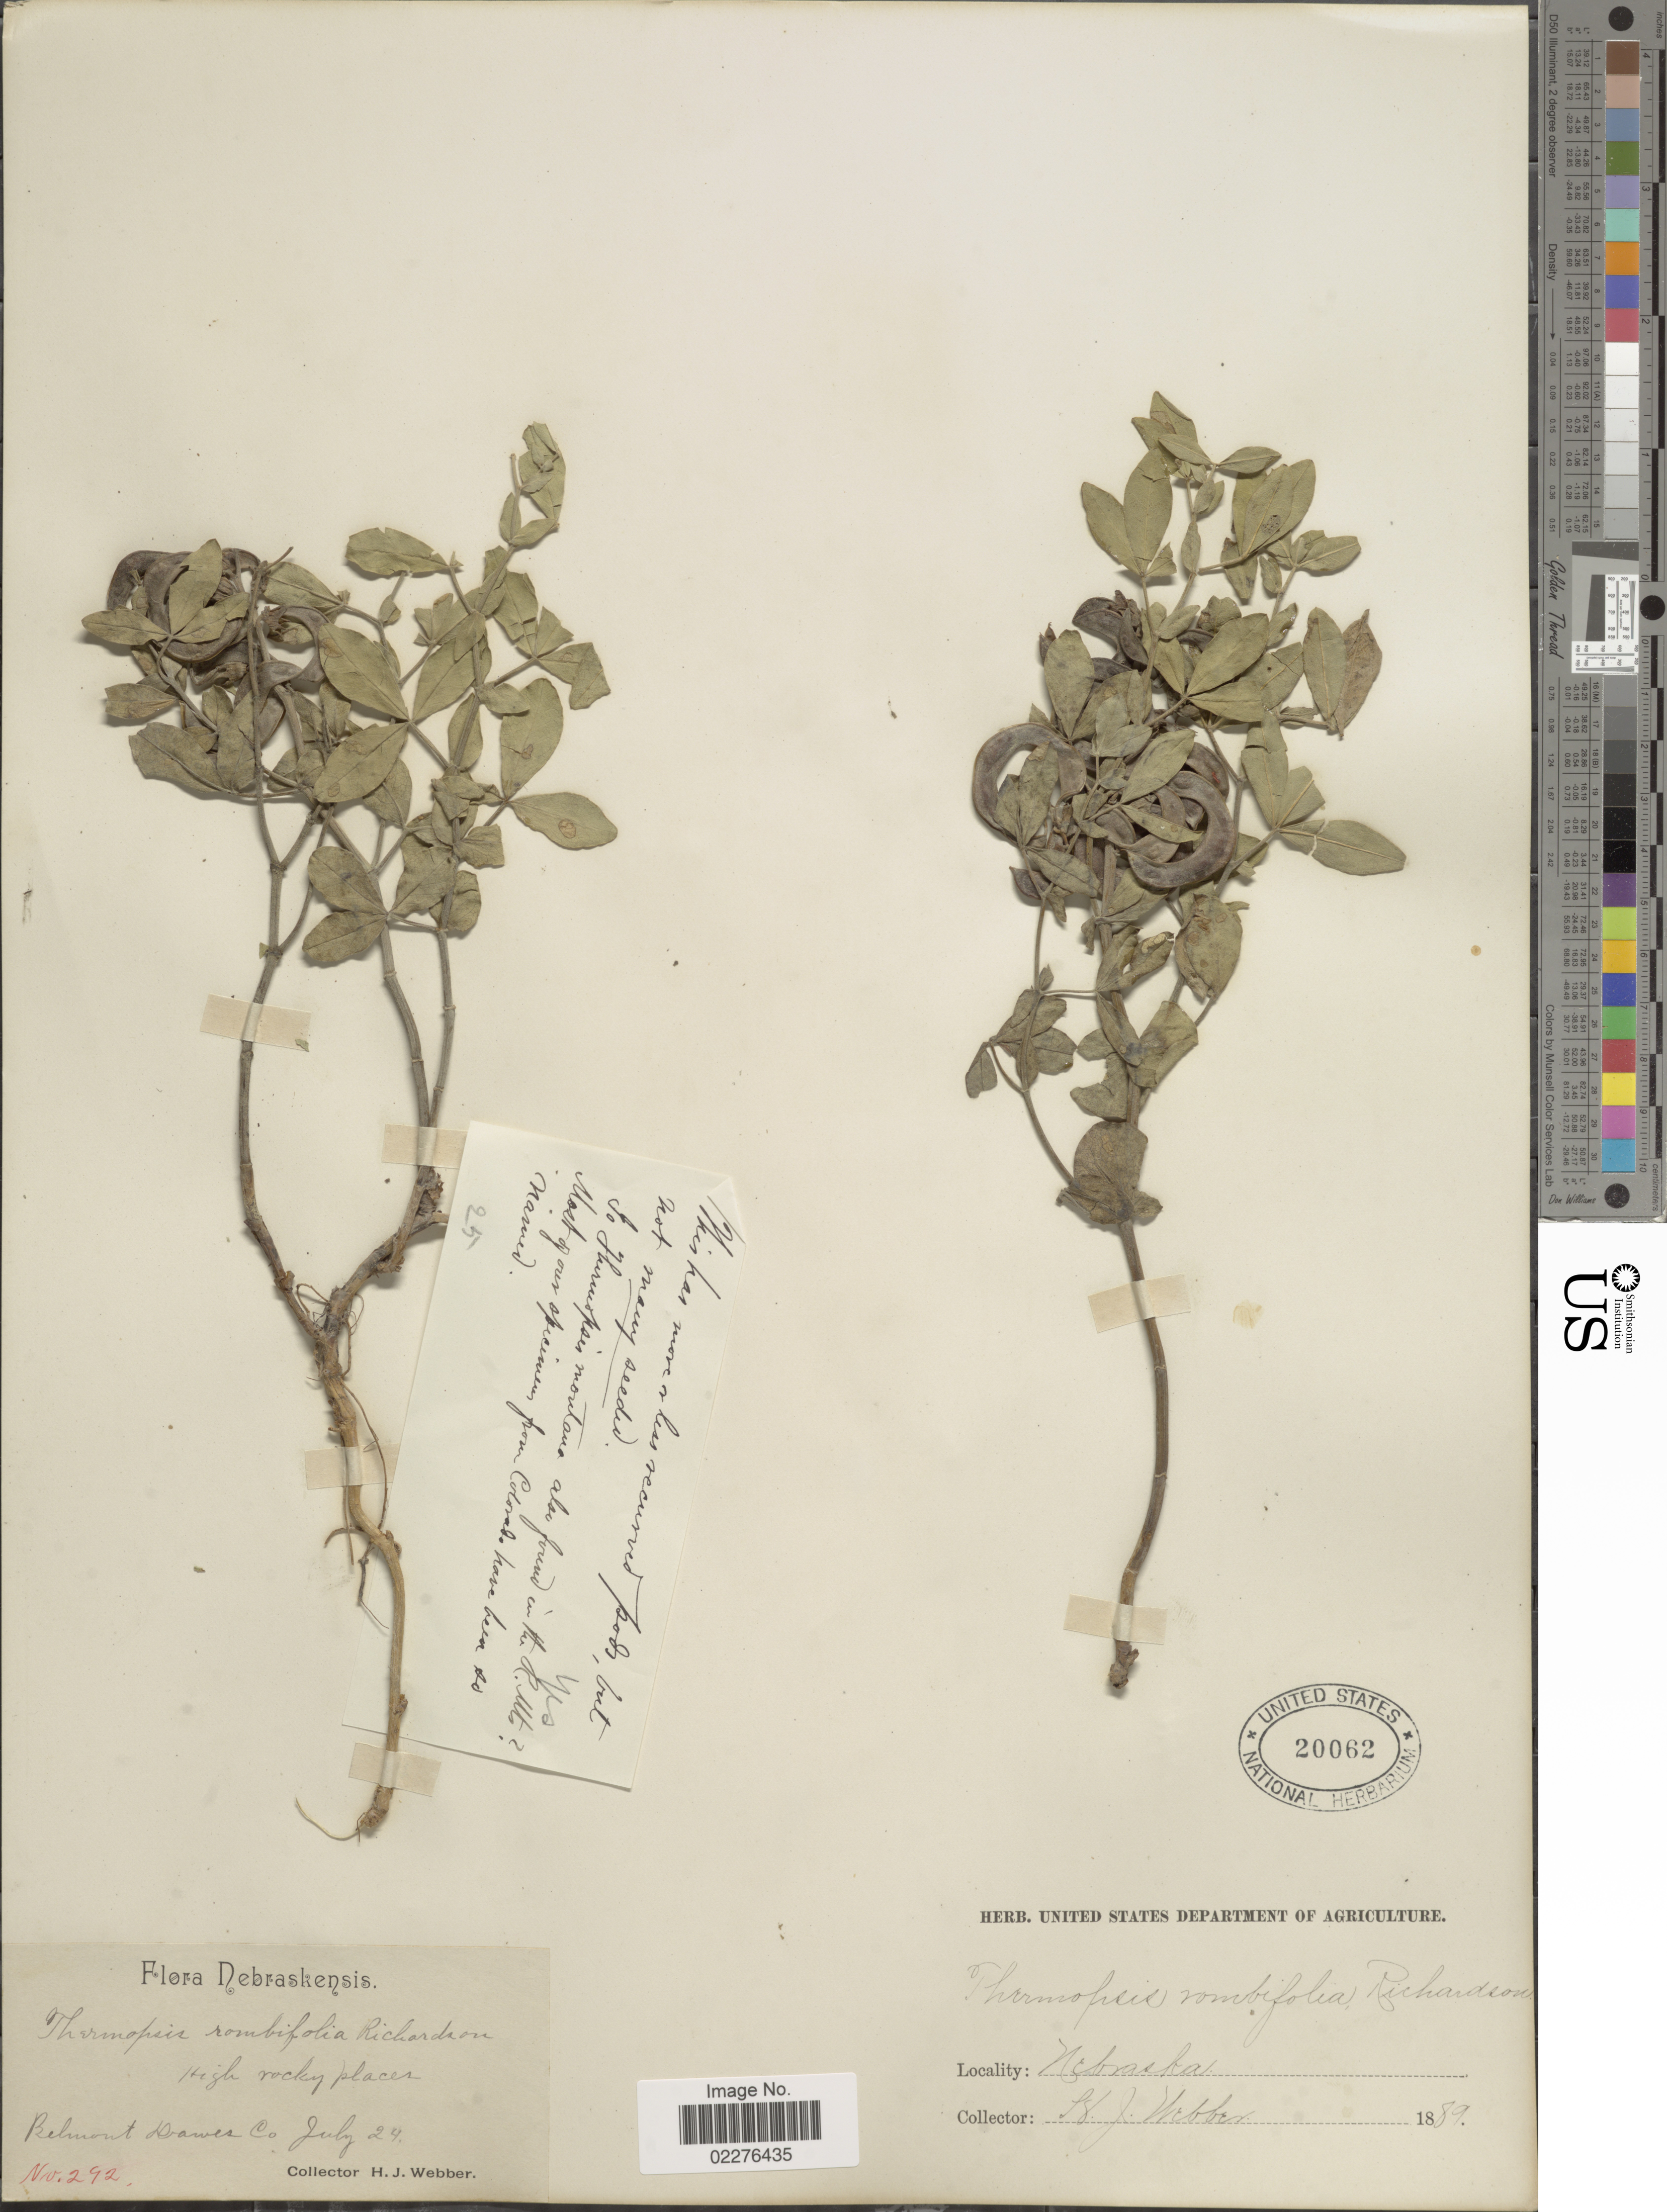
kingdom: Plantae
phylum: Tracheophyta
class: Magnoliopsida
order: Fabales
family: Fabaceae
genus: Thermopsis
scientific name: Thermopsis rhombifolia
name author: Richardson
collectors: H. Webber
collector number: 292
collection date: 1889-07-24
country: United States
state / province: Nebraska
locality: Bekmount Dawes Co, High rocky places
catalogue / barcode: US 20062